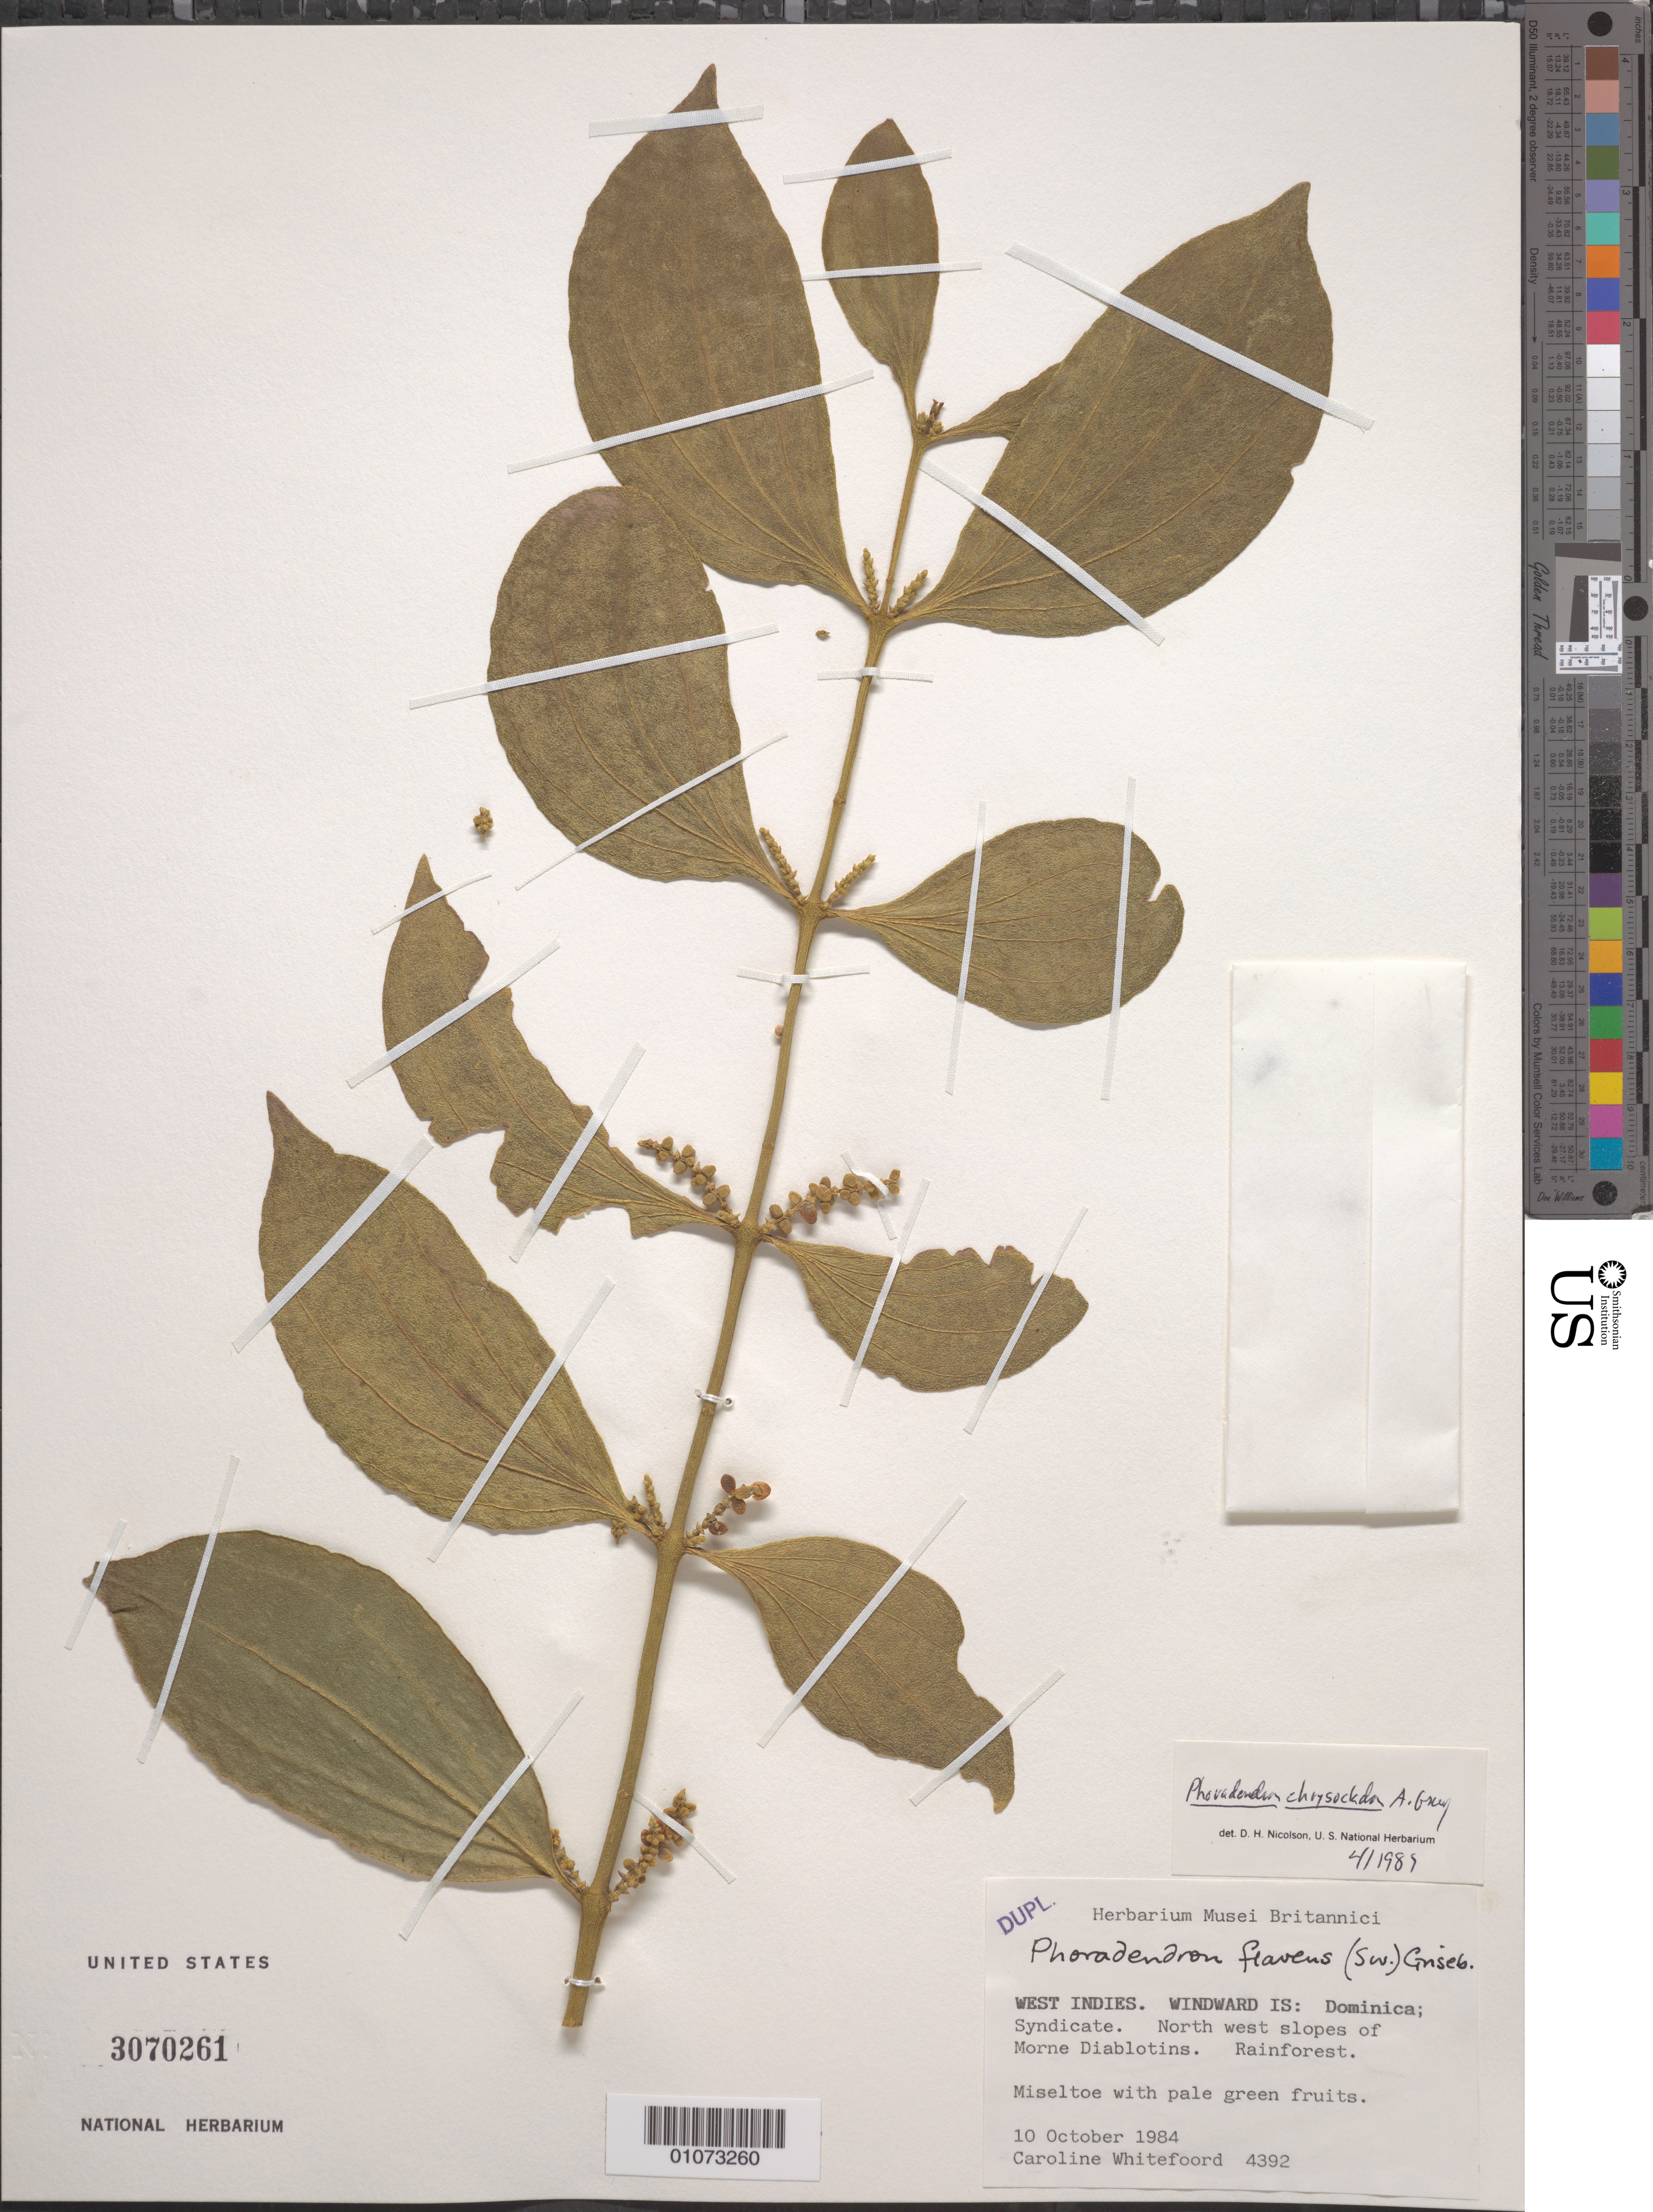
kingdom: Plantae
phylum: Tracheophyta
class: Magnoliopsida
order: Santalales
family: Viscaceae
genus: Phoradendron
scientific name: Phoradendron flavens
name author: (Sw.) Griseb.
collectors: C. Whitefoord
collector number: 4392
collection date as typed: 10 Oct 1984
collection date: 1984-10-10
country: Dominica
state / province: St. Andrew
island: Dominica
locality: North west slopes of Morne Diablotins, rainforest.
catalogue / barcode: US 3070261